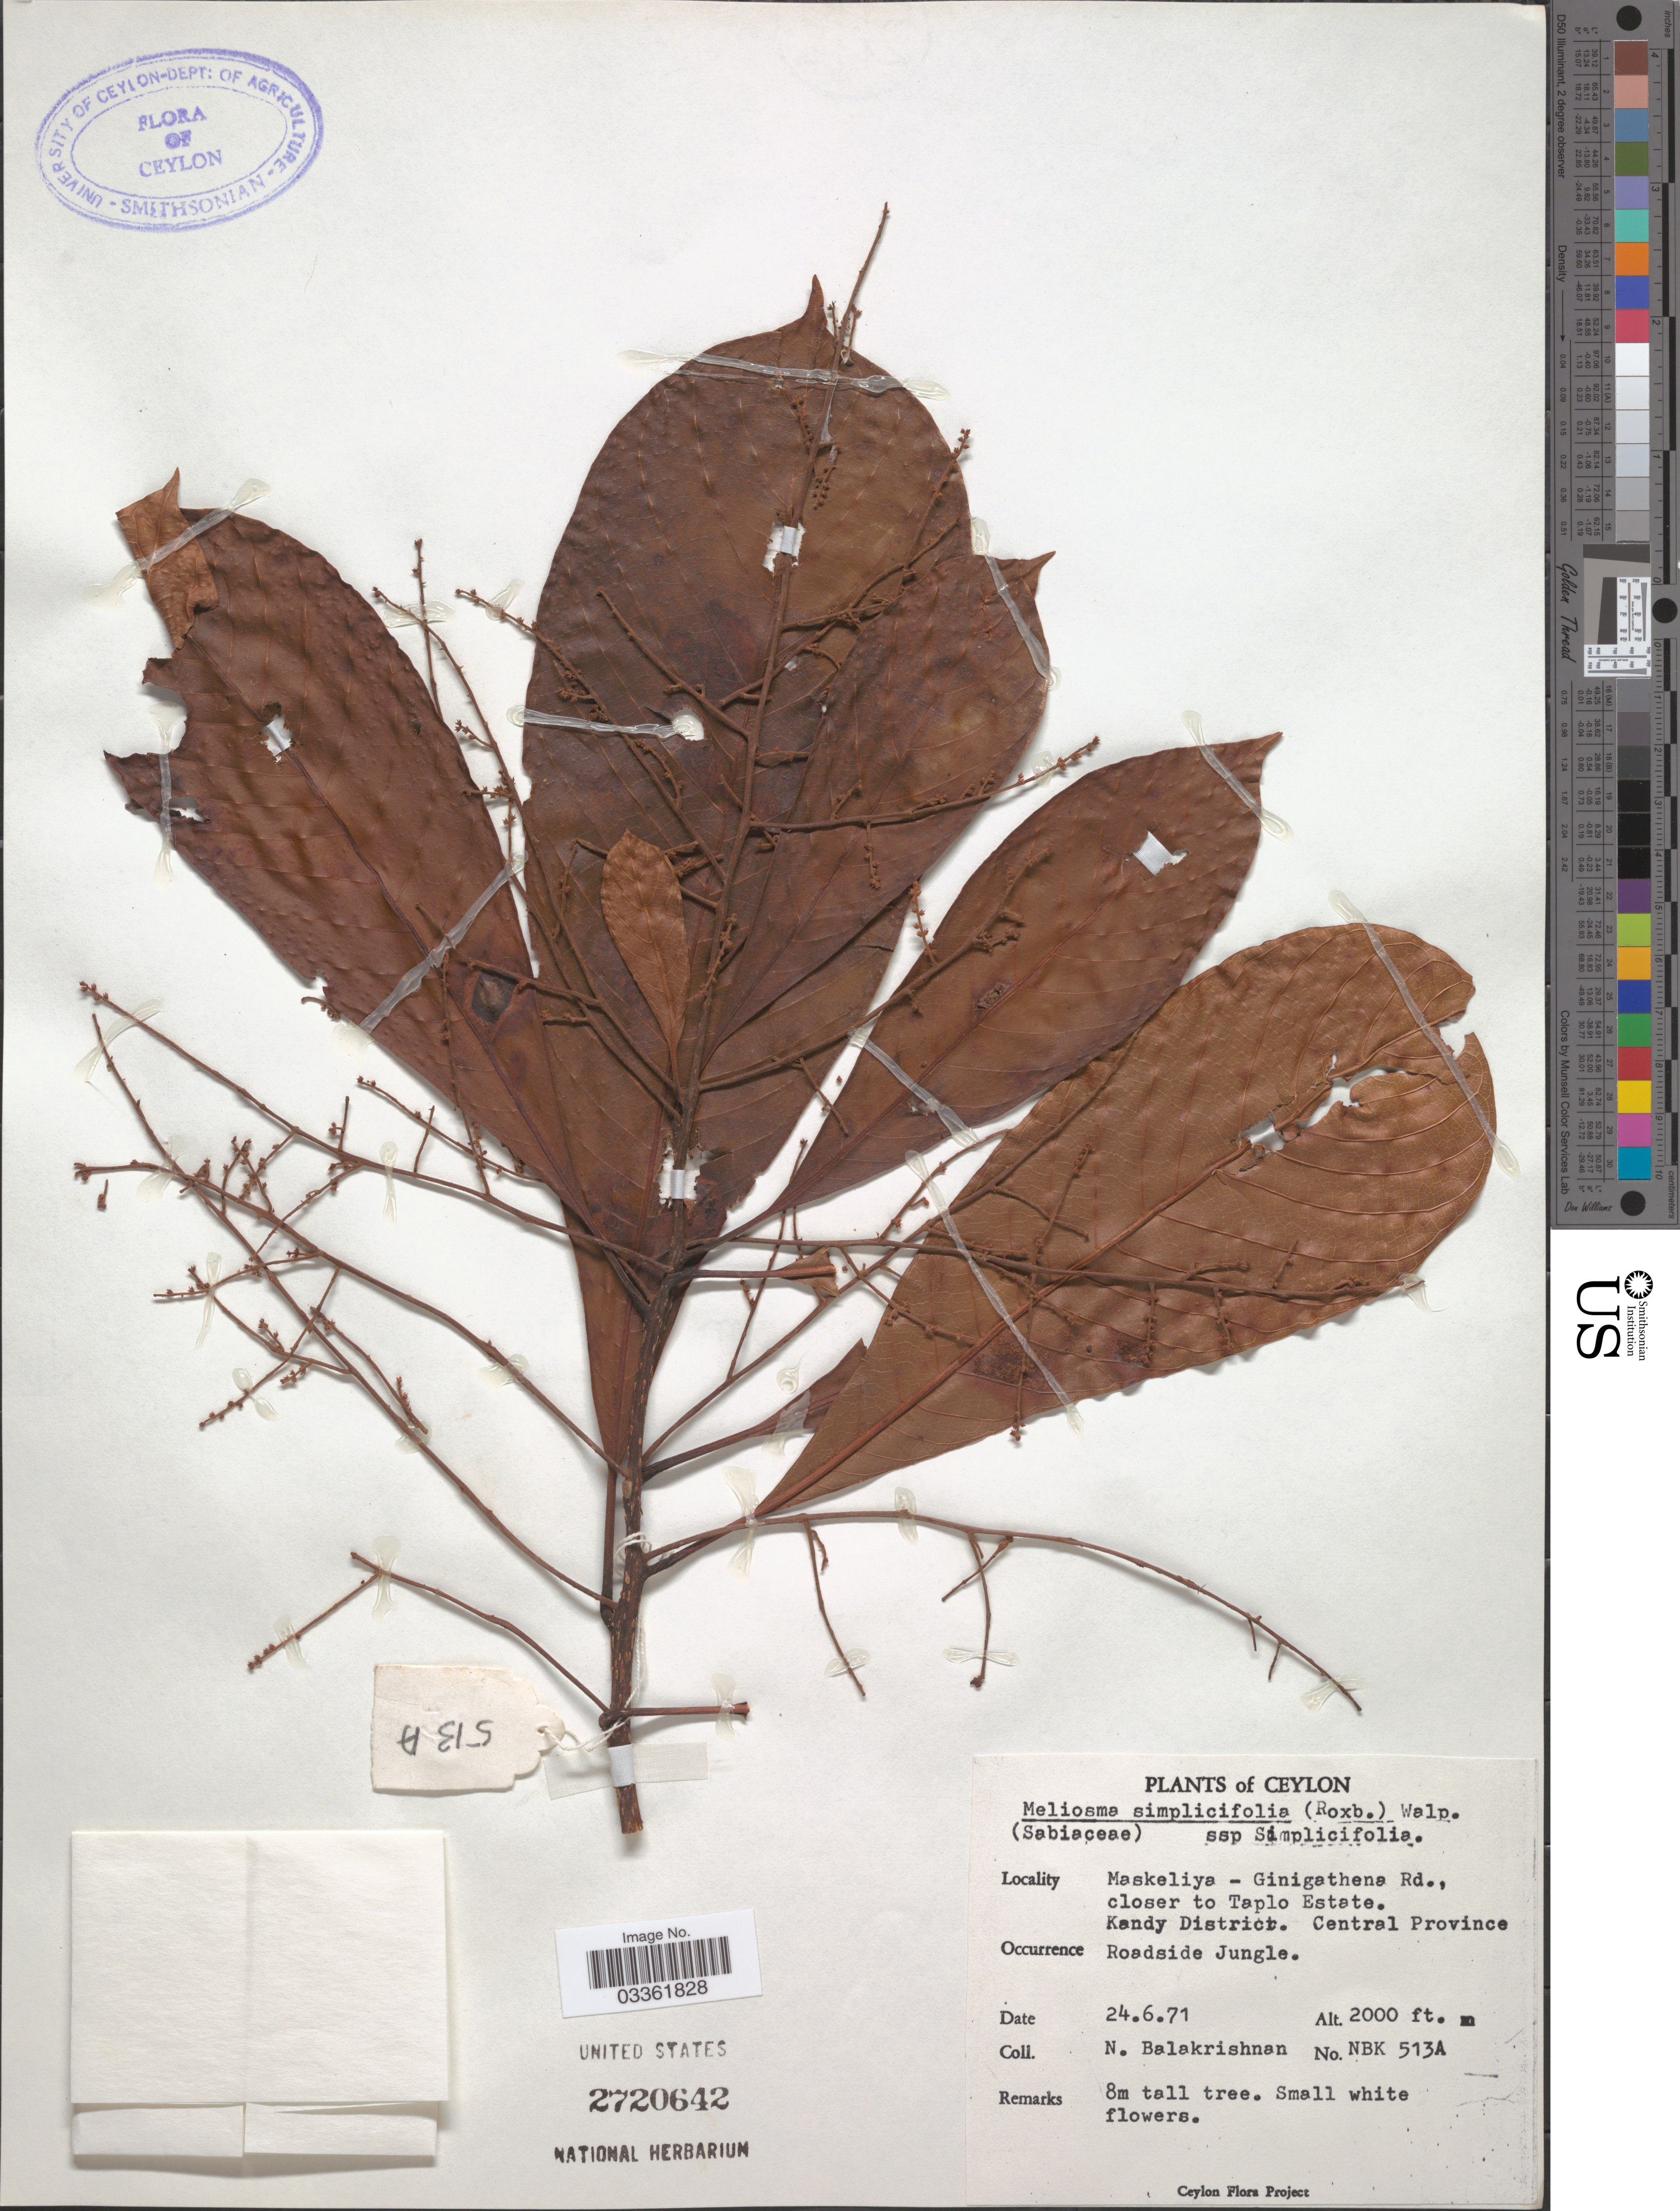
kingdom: Plantae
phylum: Tracheophyta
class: Magnoliopsida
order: Proteales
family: Sabiaceae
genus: Meliosma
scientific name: Meliosma simplicifolia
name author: (Roxb.) Walp.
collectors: N. Balakrishnan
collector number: NBK513A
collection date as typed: Transcribed d/m/y: 24/6/71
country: Sri Lanka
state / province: Central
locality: Ceylon, Maskeliya-Ginigathena Rd. closer to Taplo Estate, Kandy District. Central Province.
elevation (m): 610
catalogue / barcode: US 2720642